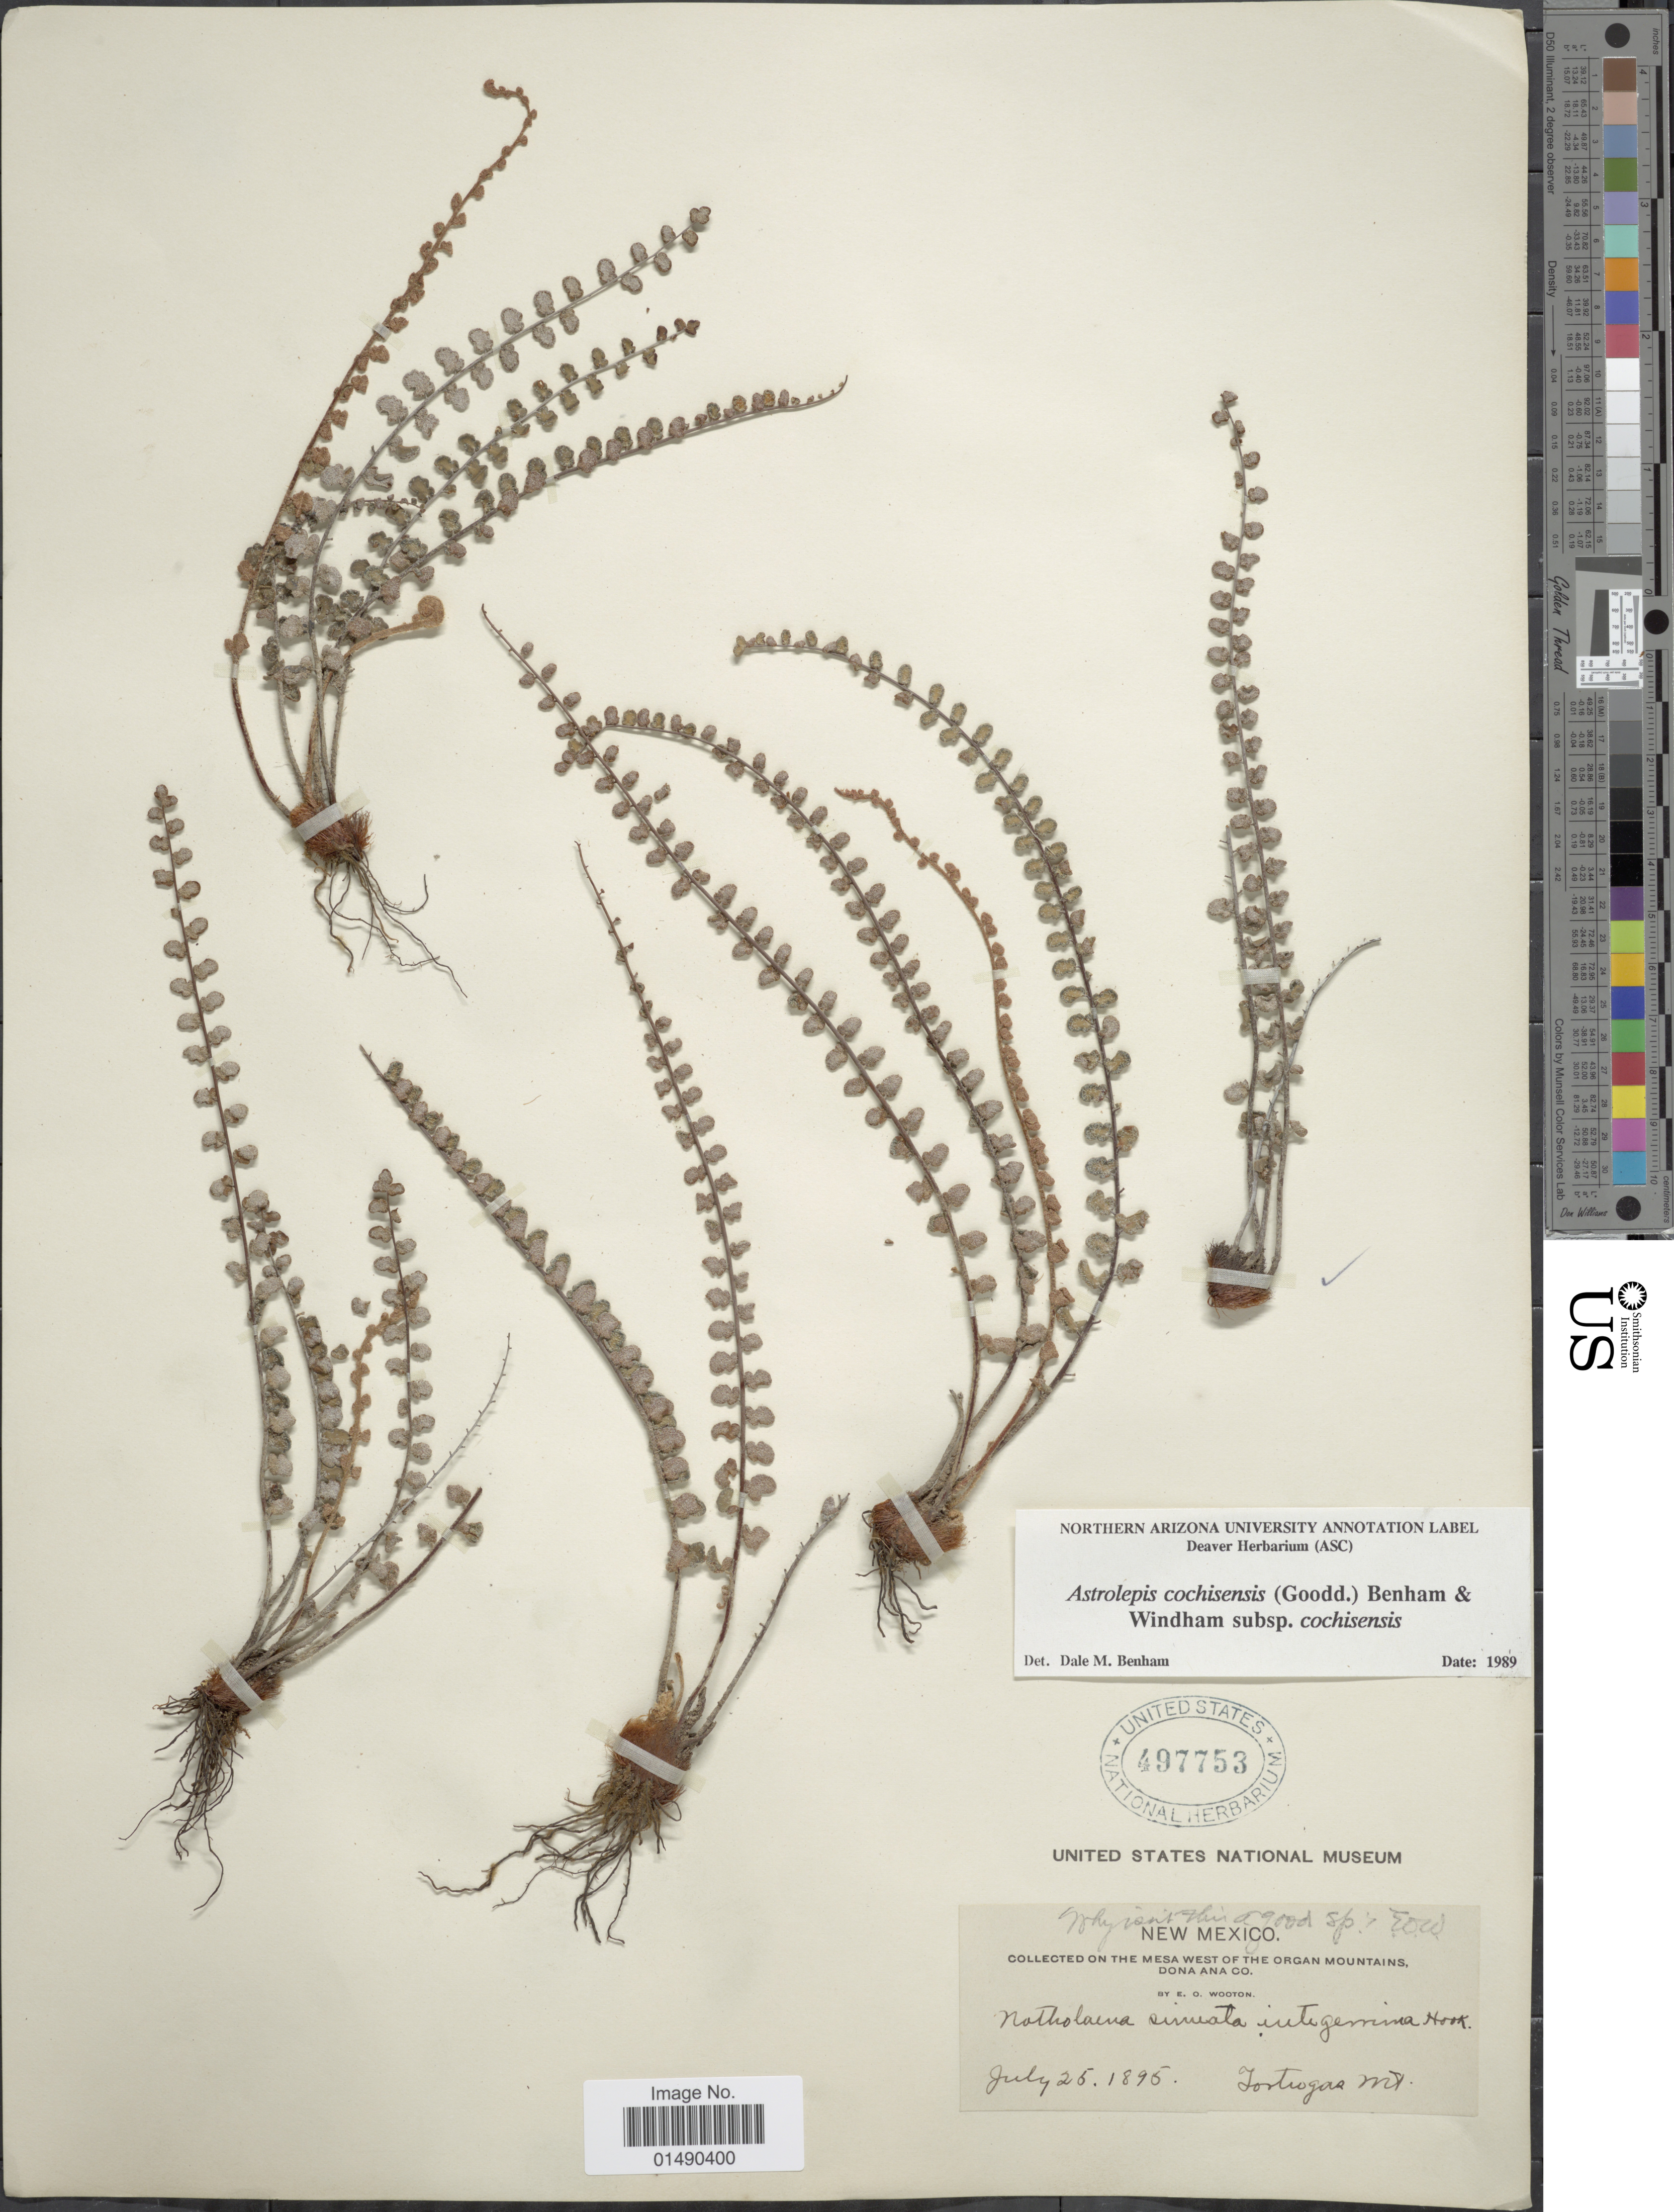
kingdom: Plantae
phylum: Tracheophyta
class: Polypodiopsida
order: Polypodiales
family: Pteridaceae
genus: Astrolepis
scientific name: Astrolepis cochisensis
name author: (C.O. Goodd.) D.M. Benham & Windham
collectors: E. O. Wooton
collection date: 1895-07-25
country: United States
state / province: New Mexico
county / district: Dona Ana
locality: Tortugas Mt., on the mesa west of the Organ Mountains, Doña Ana Co.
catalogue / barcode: US 497753